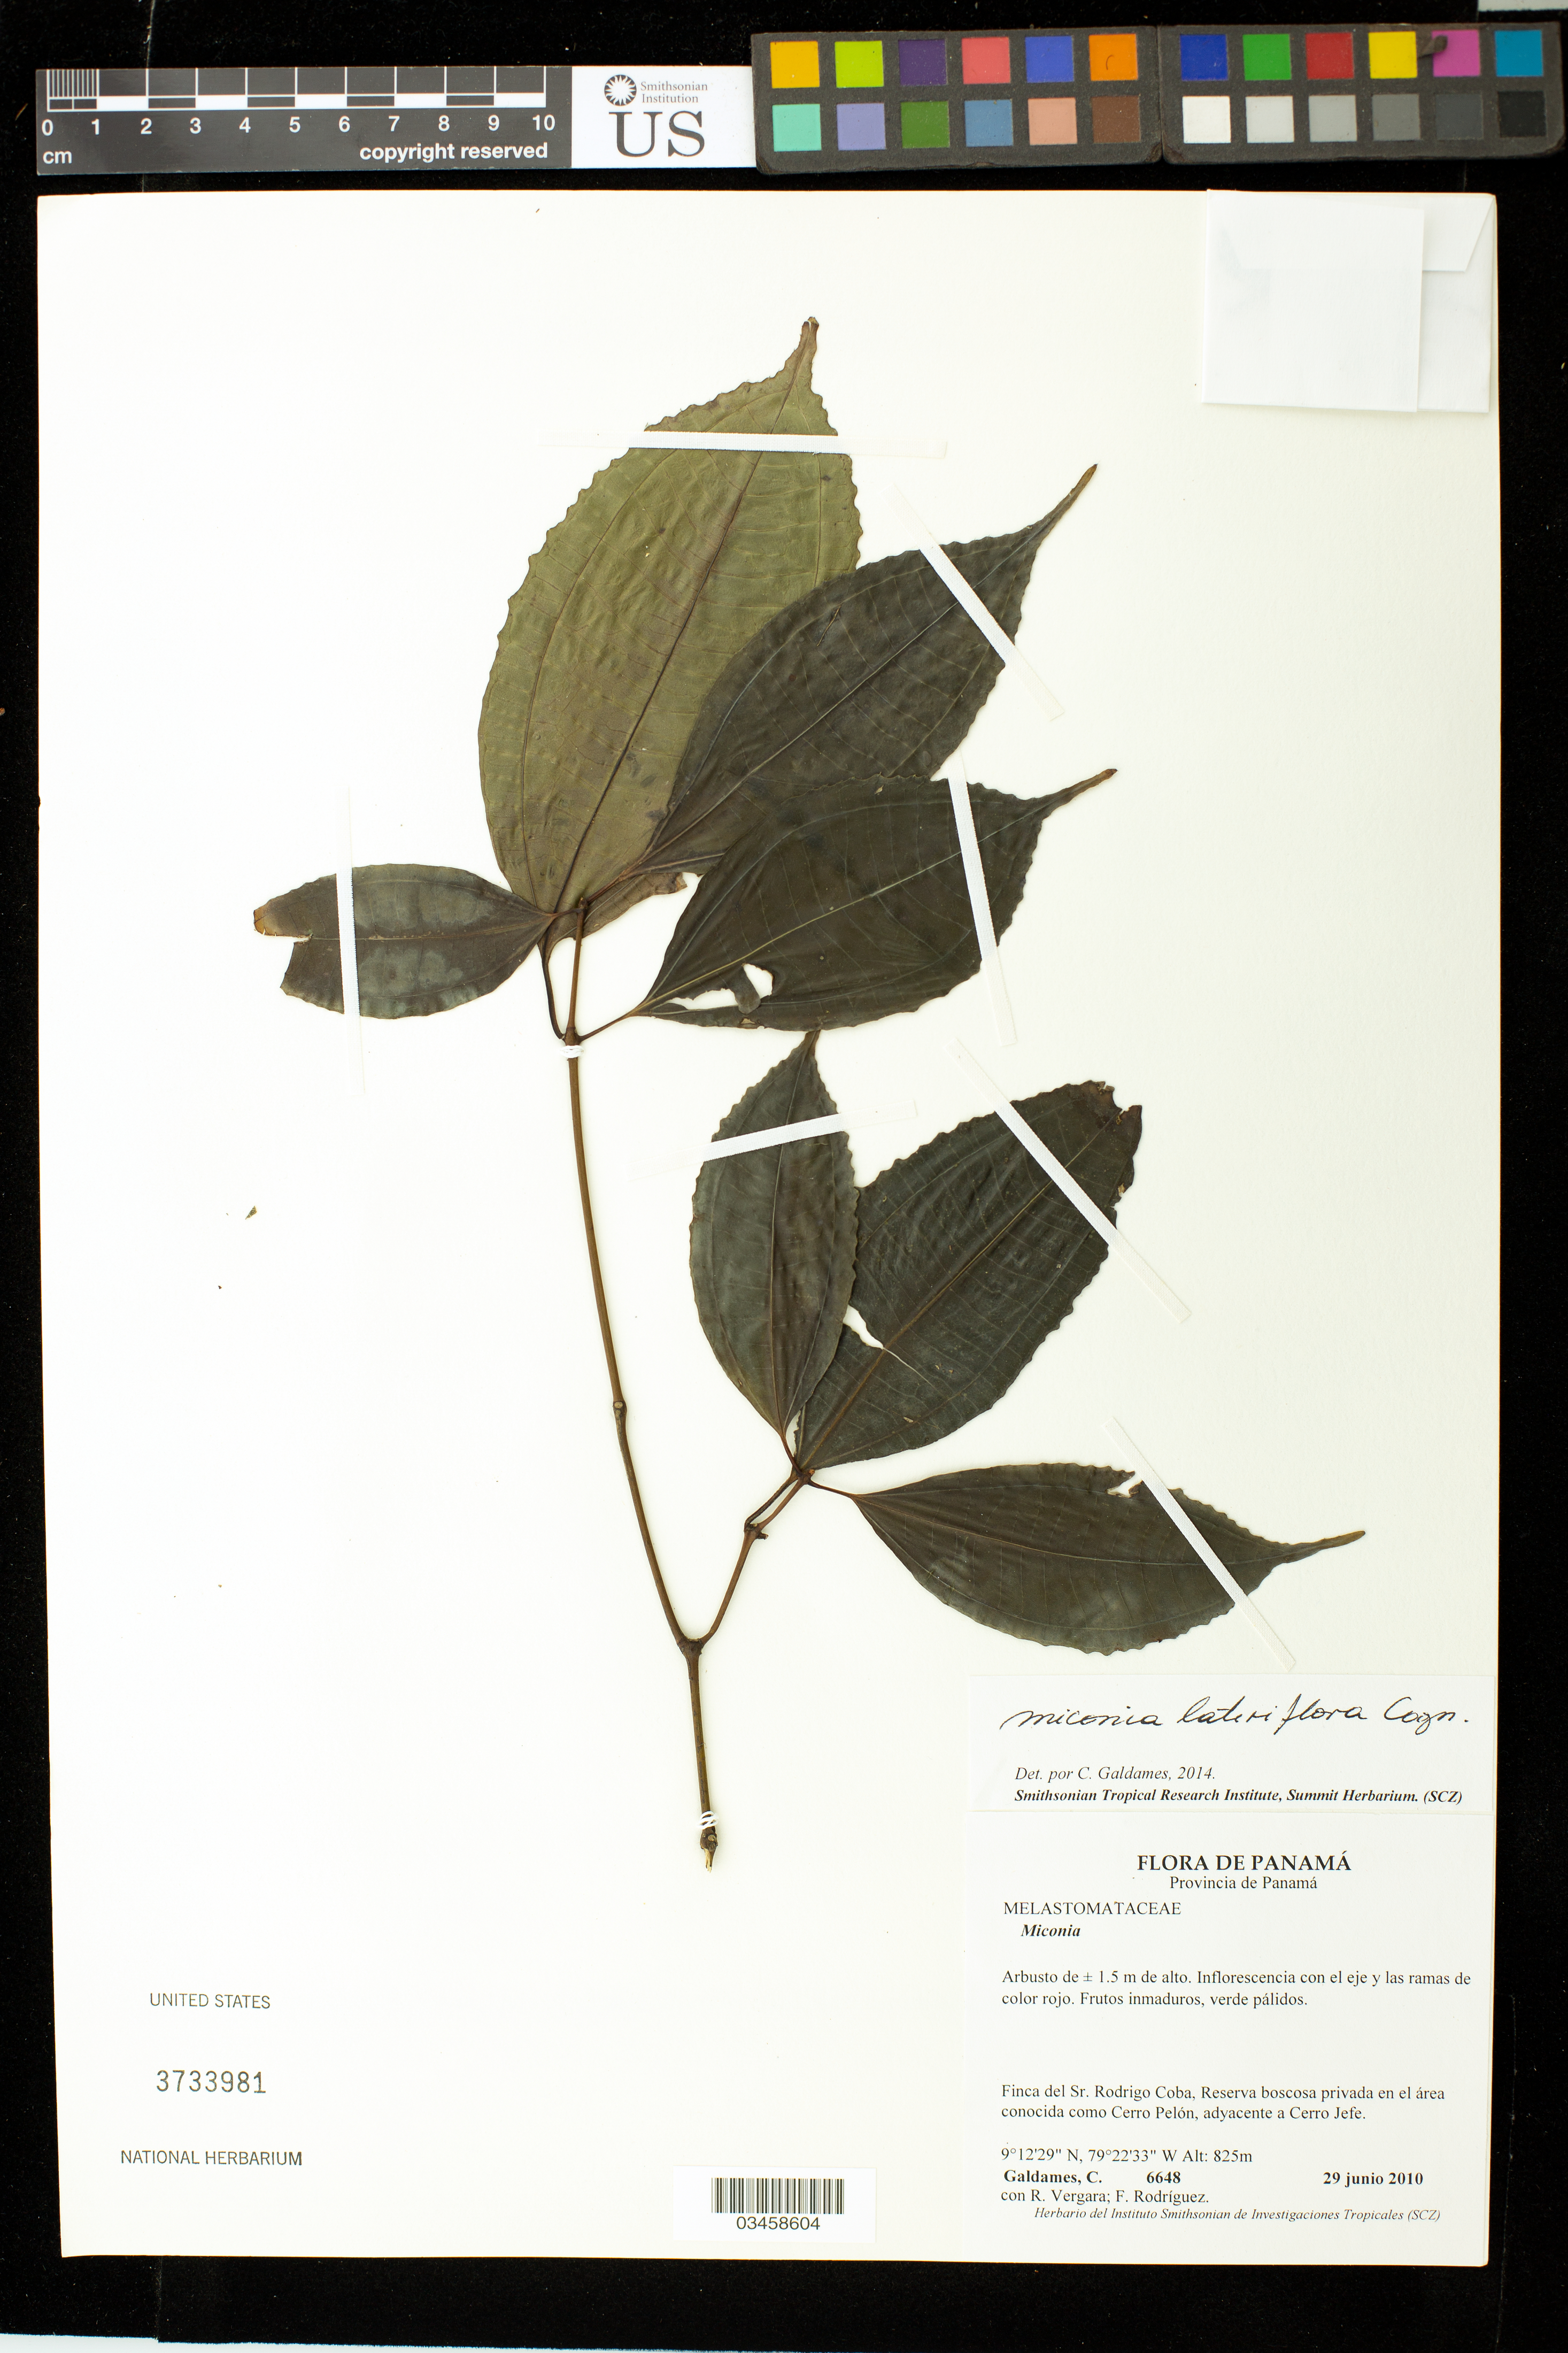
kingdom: Plantae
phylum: Tracheophyta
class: Magnoliopsida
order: Myrtales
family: Melastomataceae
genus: Miconia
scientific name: Miconia lateriflora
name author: Cogn.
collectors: C. Galdames, R. Vergara & F. Rodriguez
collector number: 6648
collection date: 2010-06-29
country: Panama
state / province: Panamá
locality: Finca del Sr. Rodrigo Coba, Reserva boscosa privada en el area conocida como Cerro Pelon, adyacente a Cerro Jefe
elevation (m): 825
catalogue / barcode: US 3733981